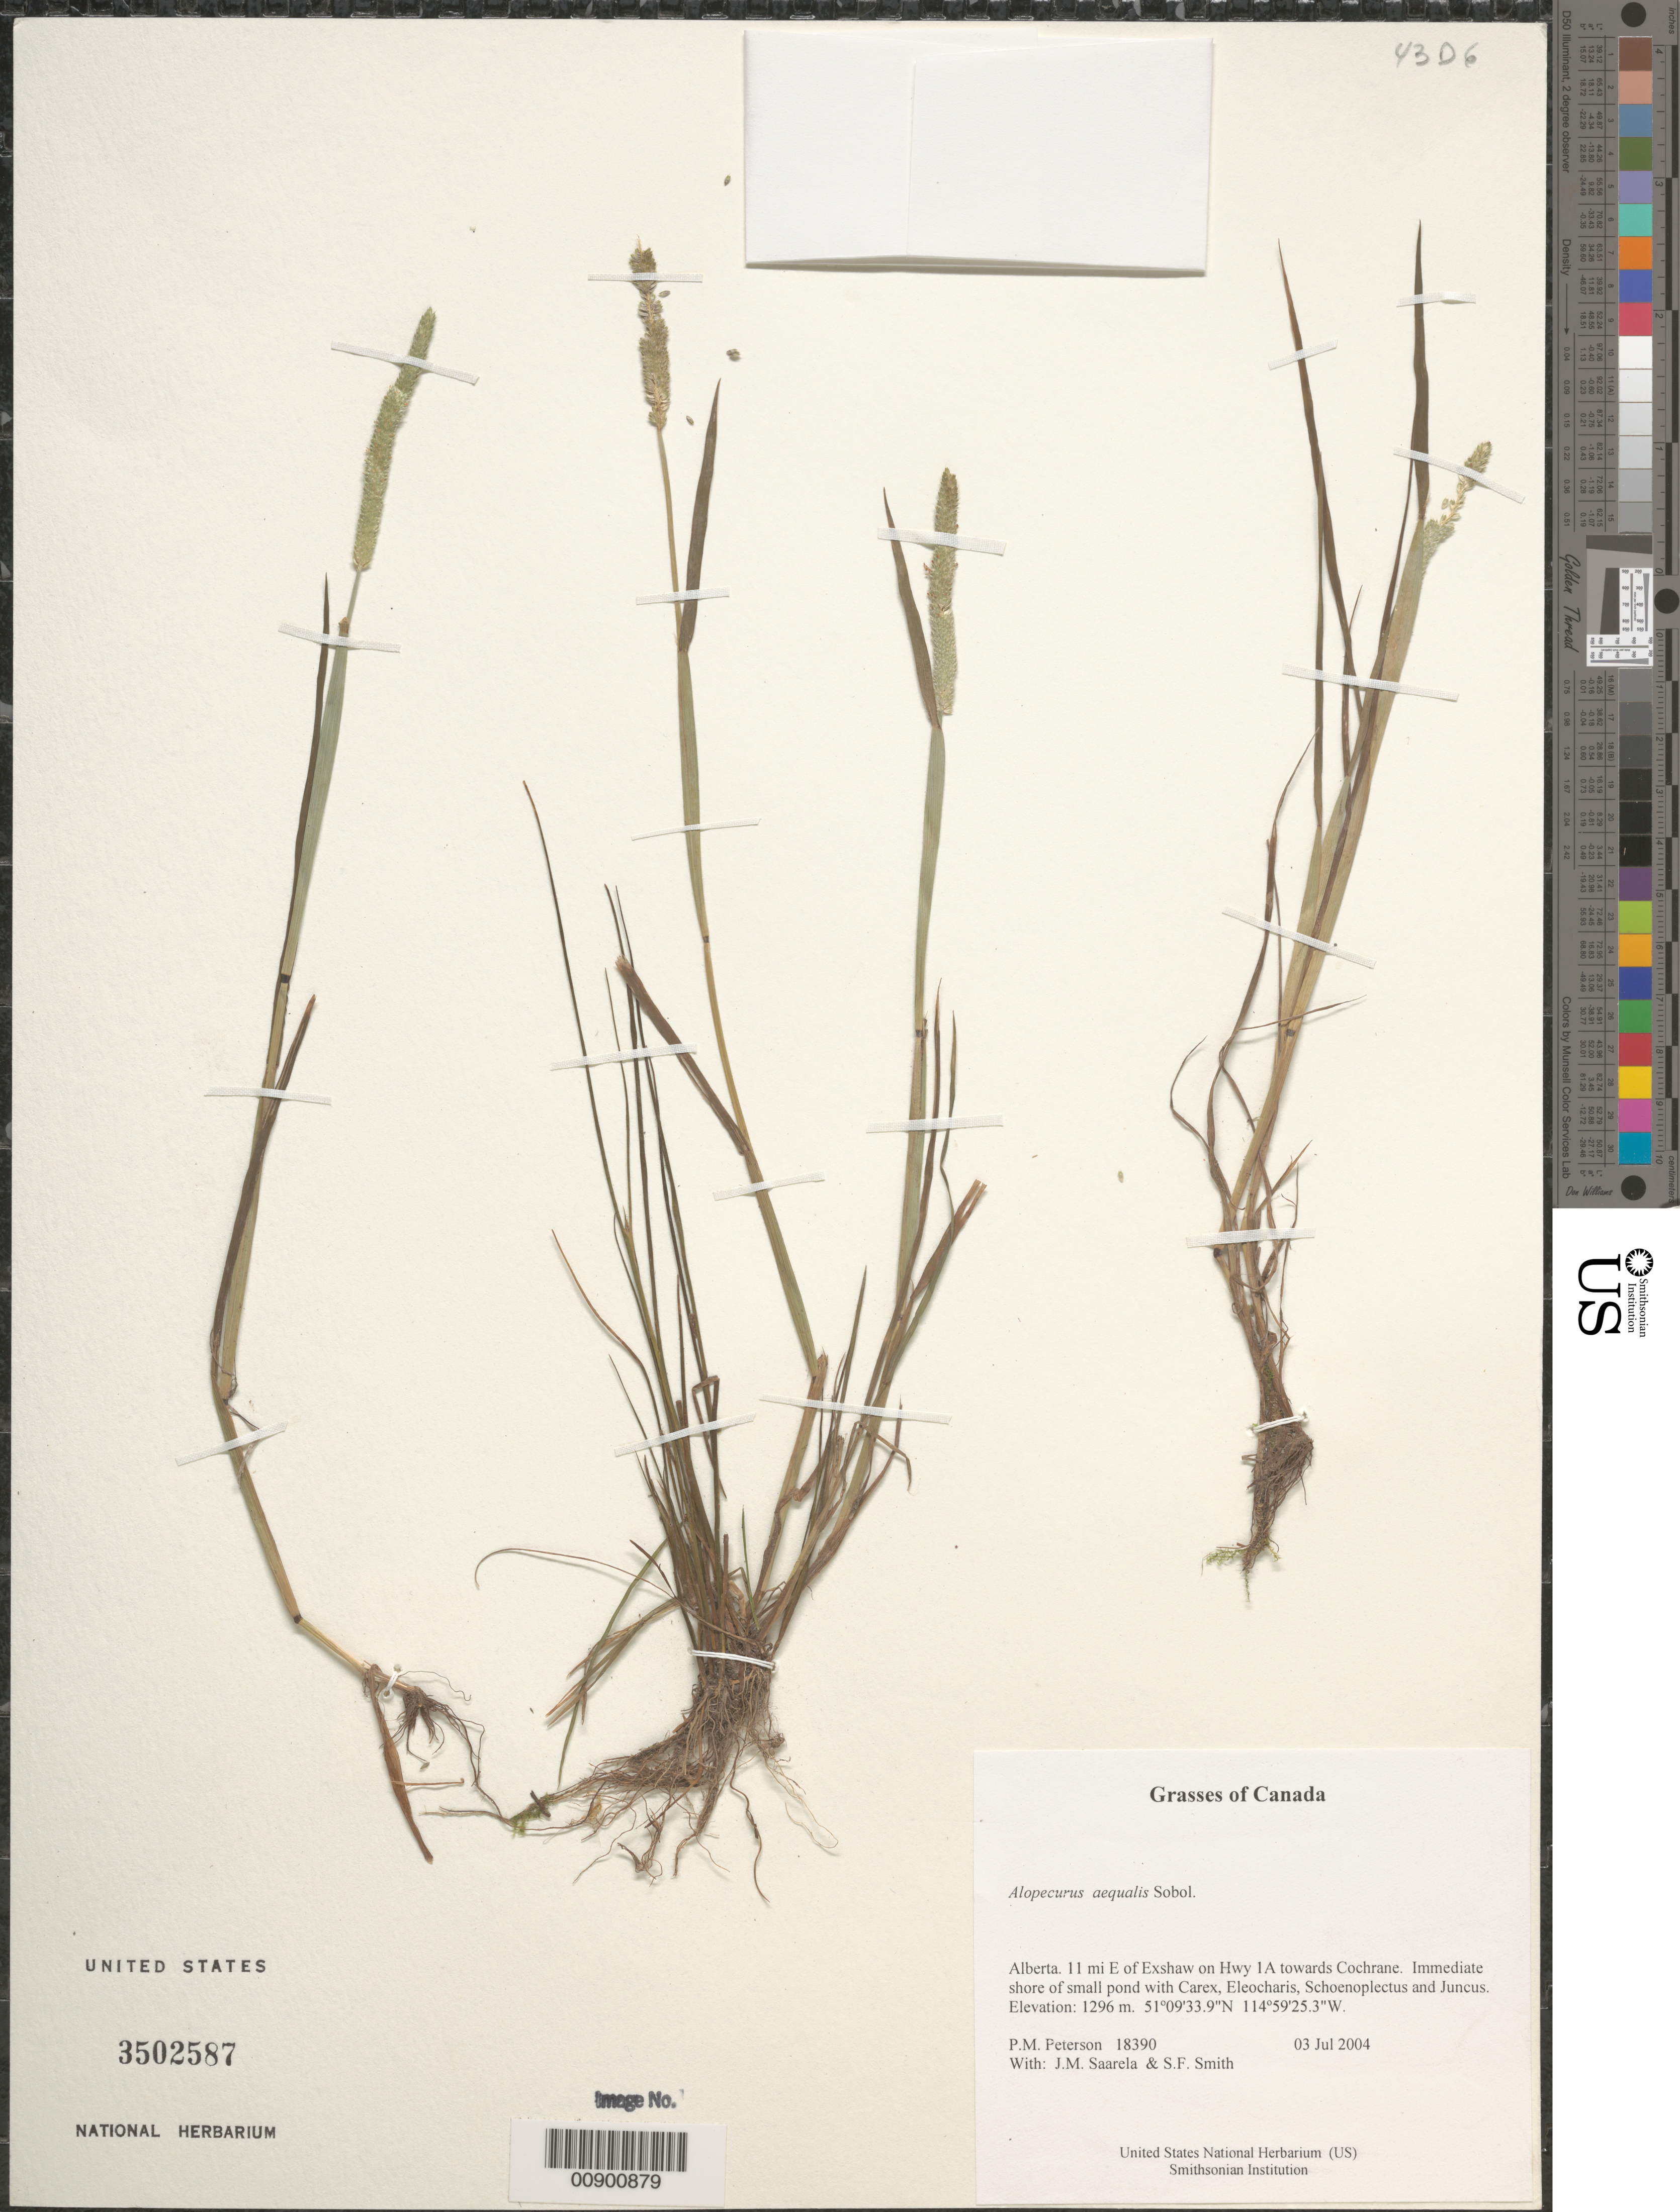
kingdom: Plantae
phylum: Tracheophyta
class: Liliopsida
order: Poales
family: Poaceae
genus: Alopecurus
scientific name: Alopecurus aequalis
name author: Sobol.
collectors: P. M. Peterson, J. Saarela & S.F. Smith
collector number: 18390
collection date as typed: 03 Jul 2004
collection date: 2004-07-03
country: Canada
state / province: Alberta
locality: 11 mi E of Exshaw on Hwy 1A towards Cochrane. Immediate shore of small pond with Carex, Eleocharis, Schoenoplectus and Juncus.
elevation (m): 1296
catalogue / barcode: US 3502587